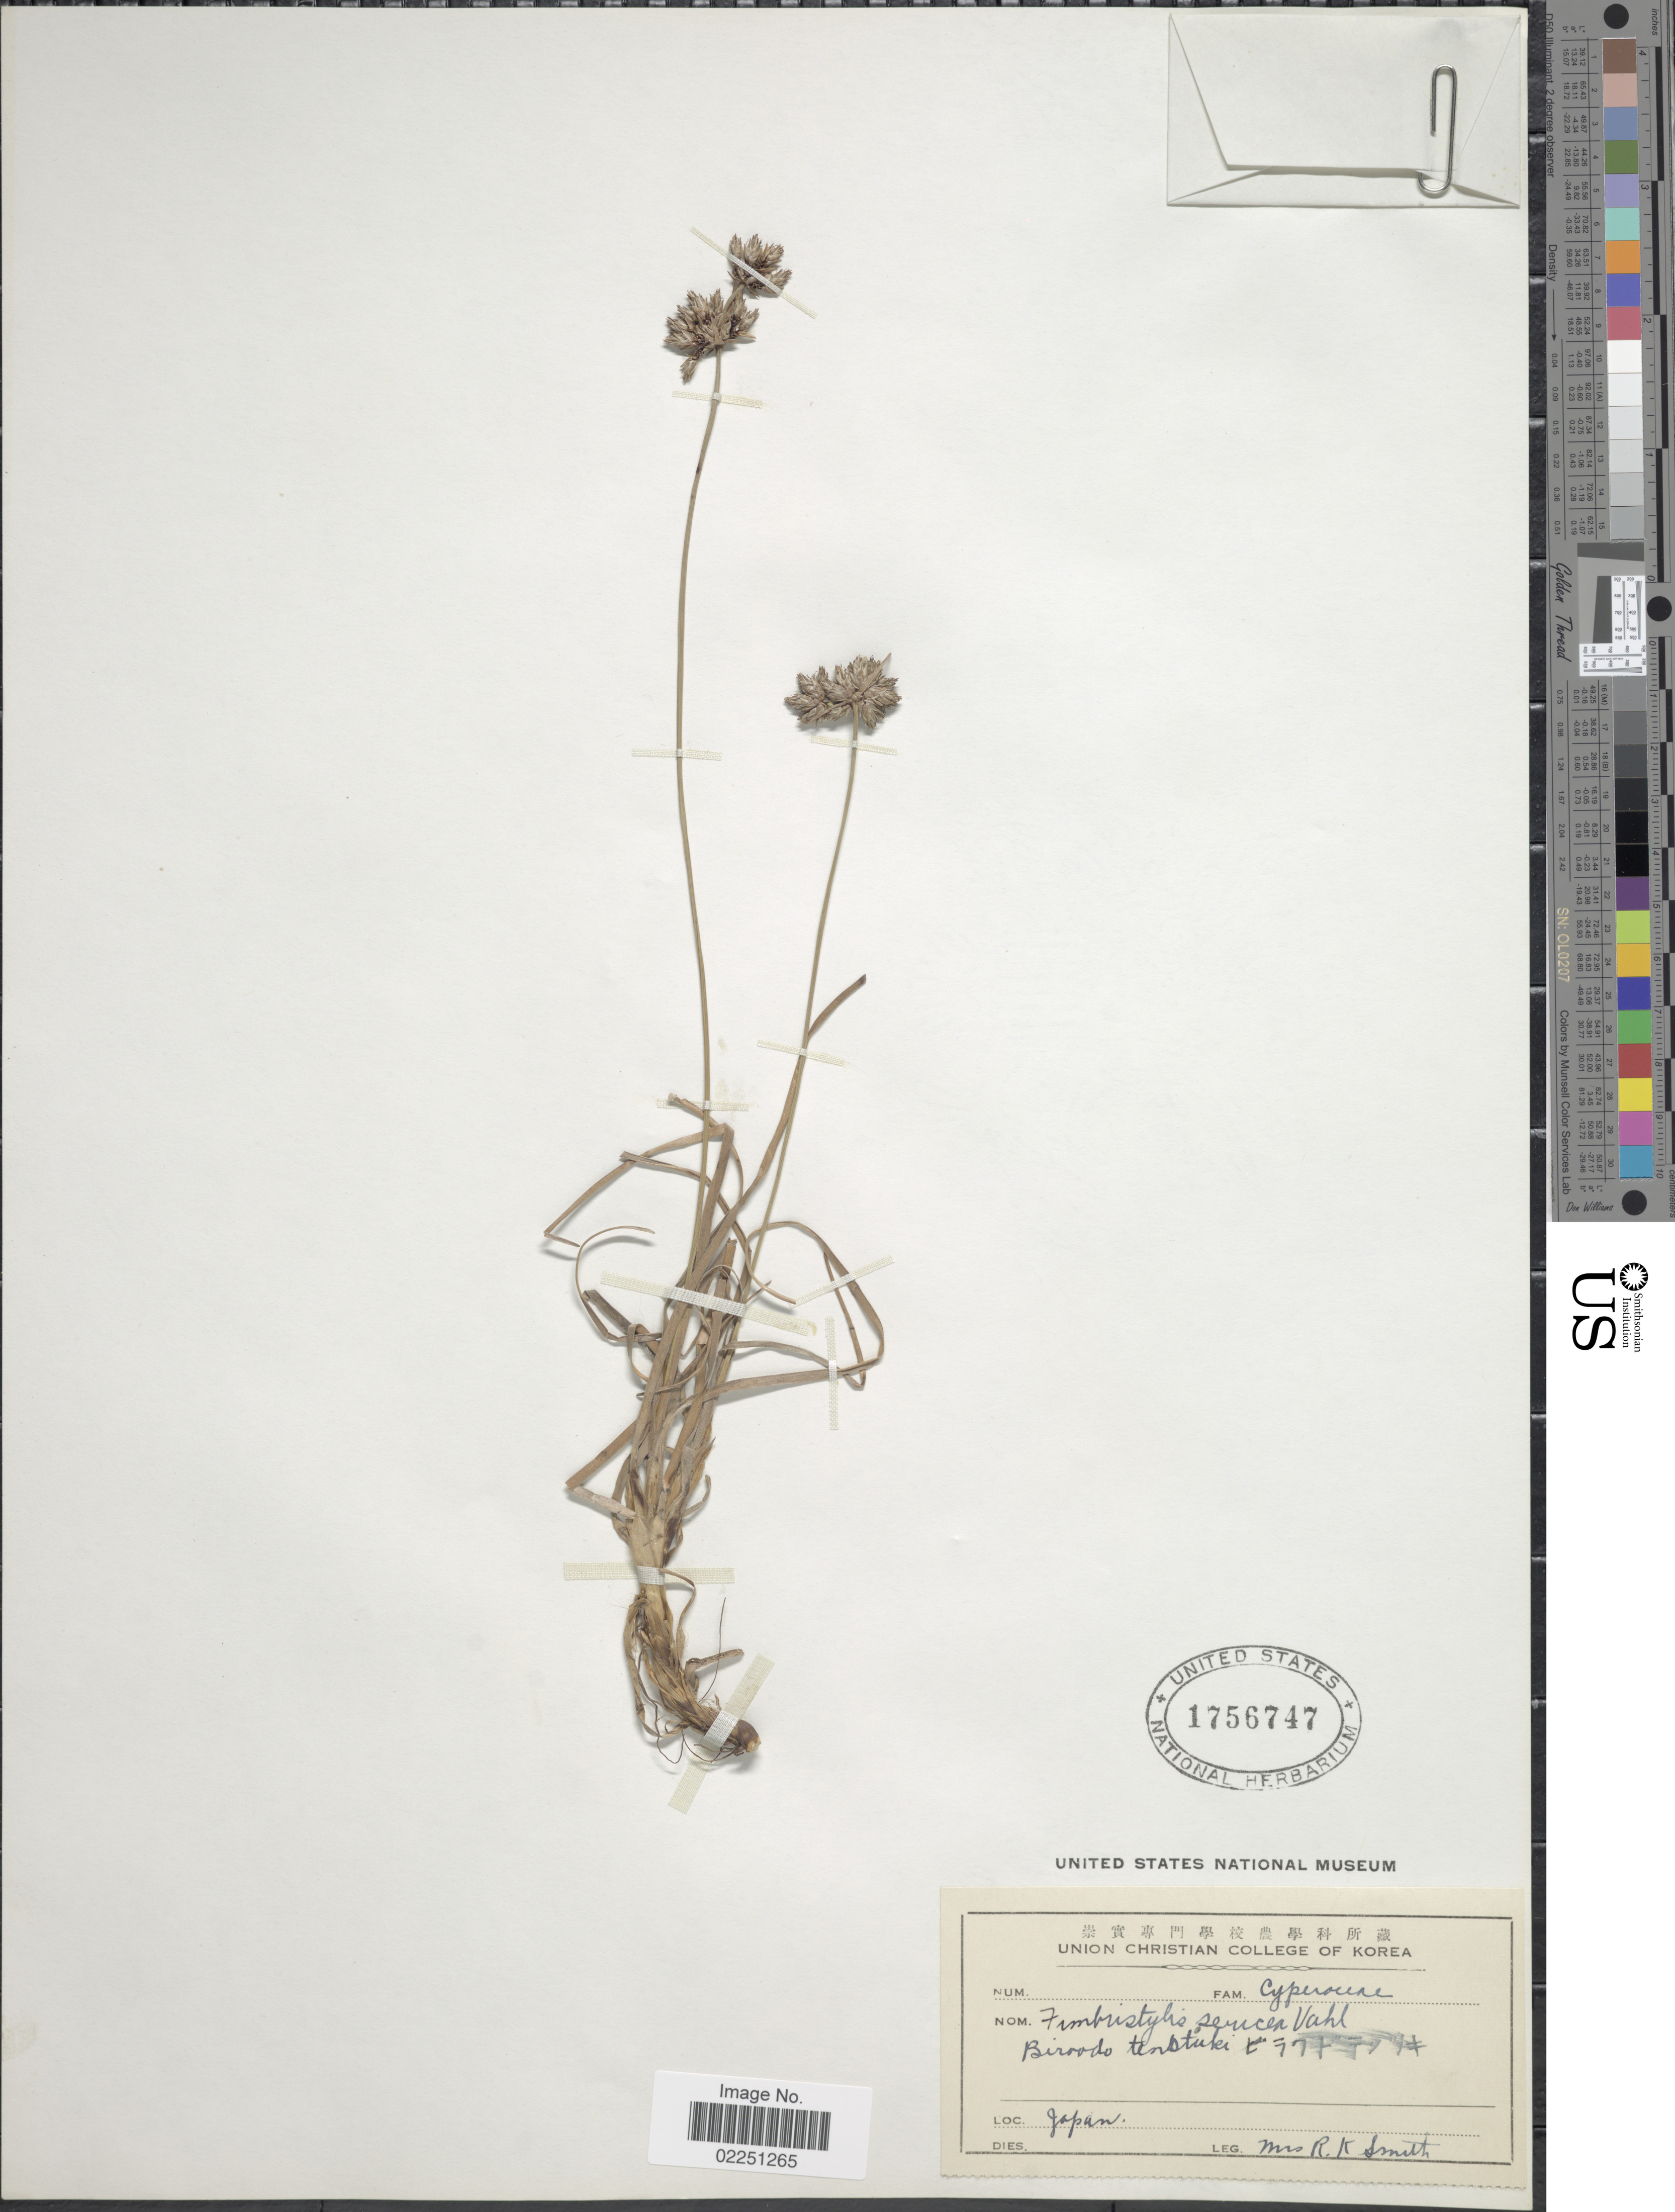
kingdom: Plantae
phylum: Tracheophyta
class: Liliopsida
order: Poales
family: Cyperaceae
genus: Fimbristylis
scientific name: Fimbristylis sericea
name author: (Poir.) R. Br.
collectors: Mrs. R. K. Smith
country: Japan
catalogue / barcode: US 1756747